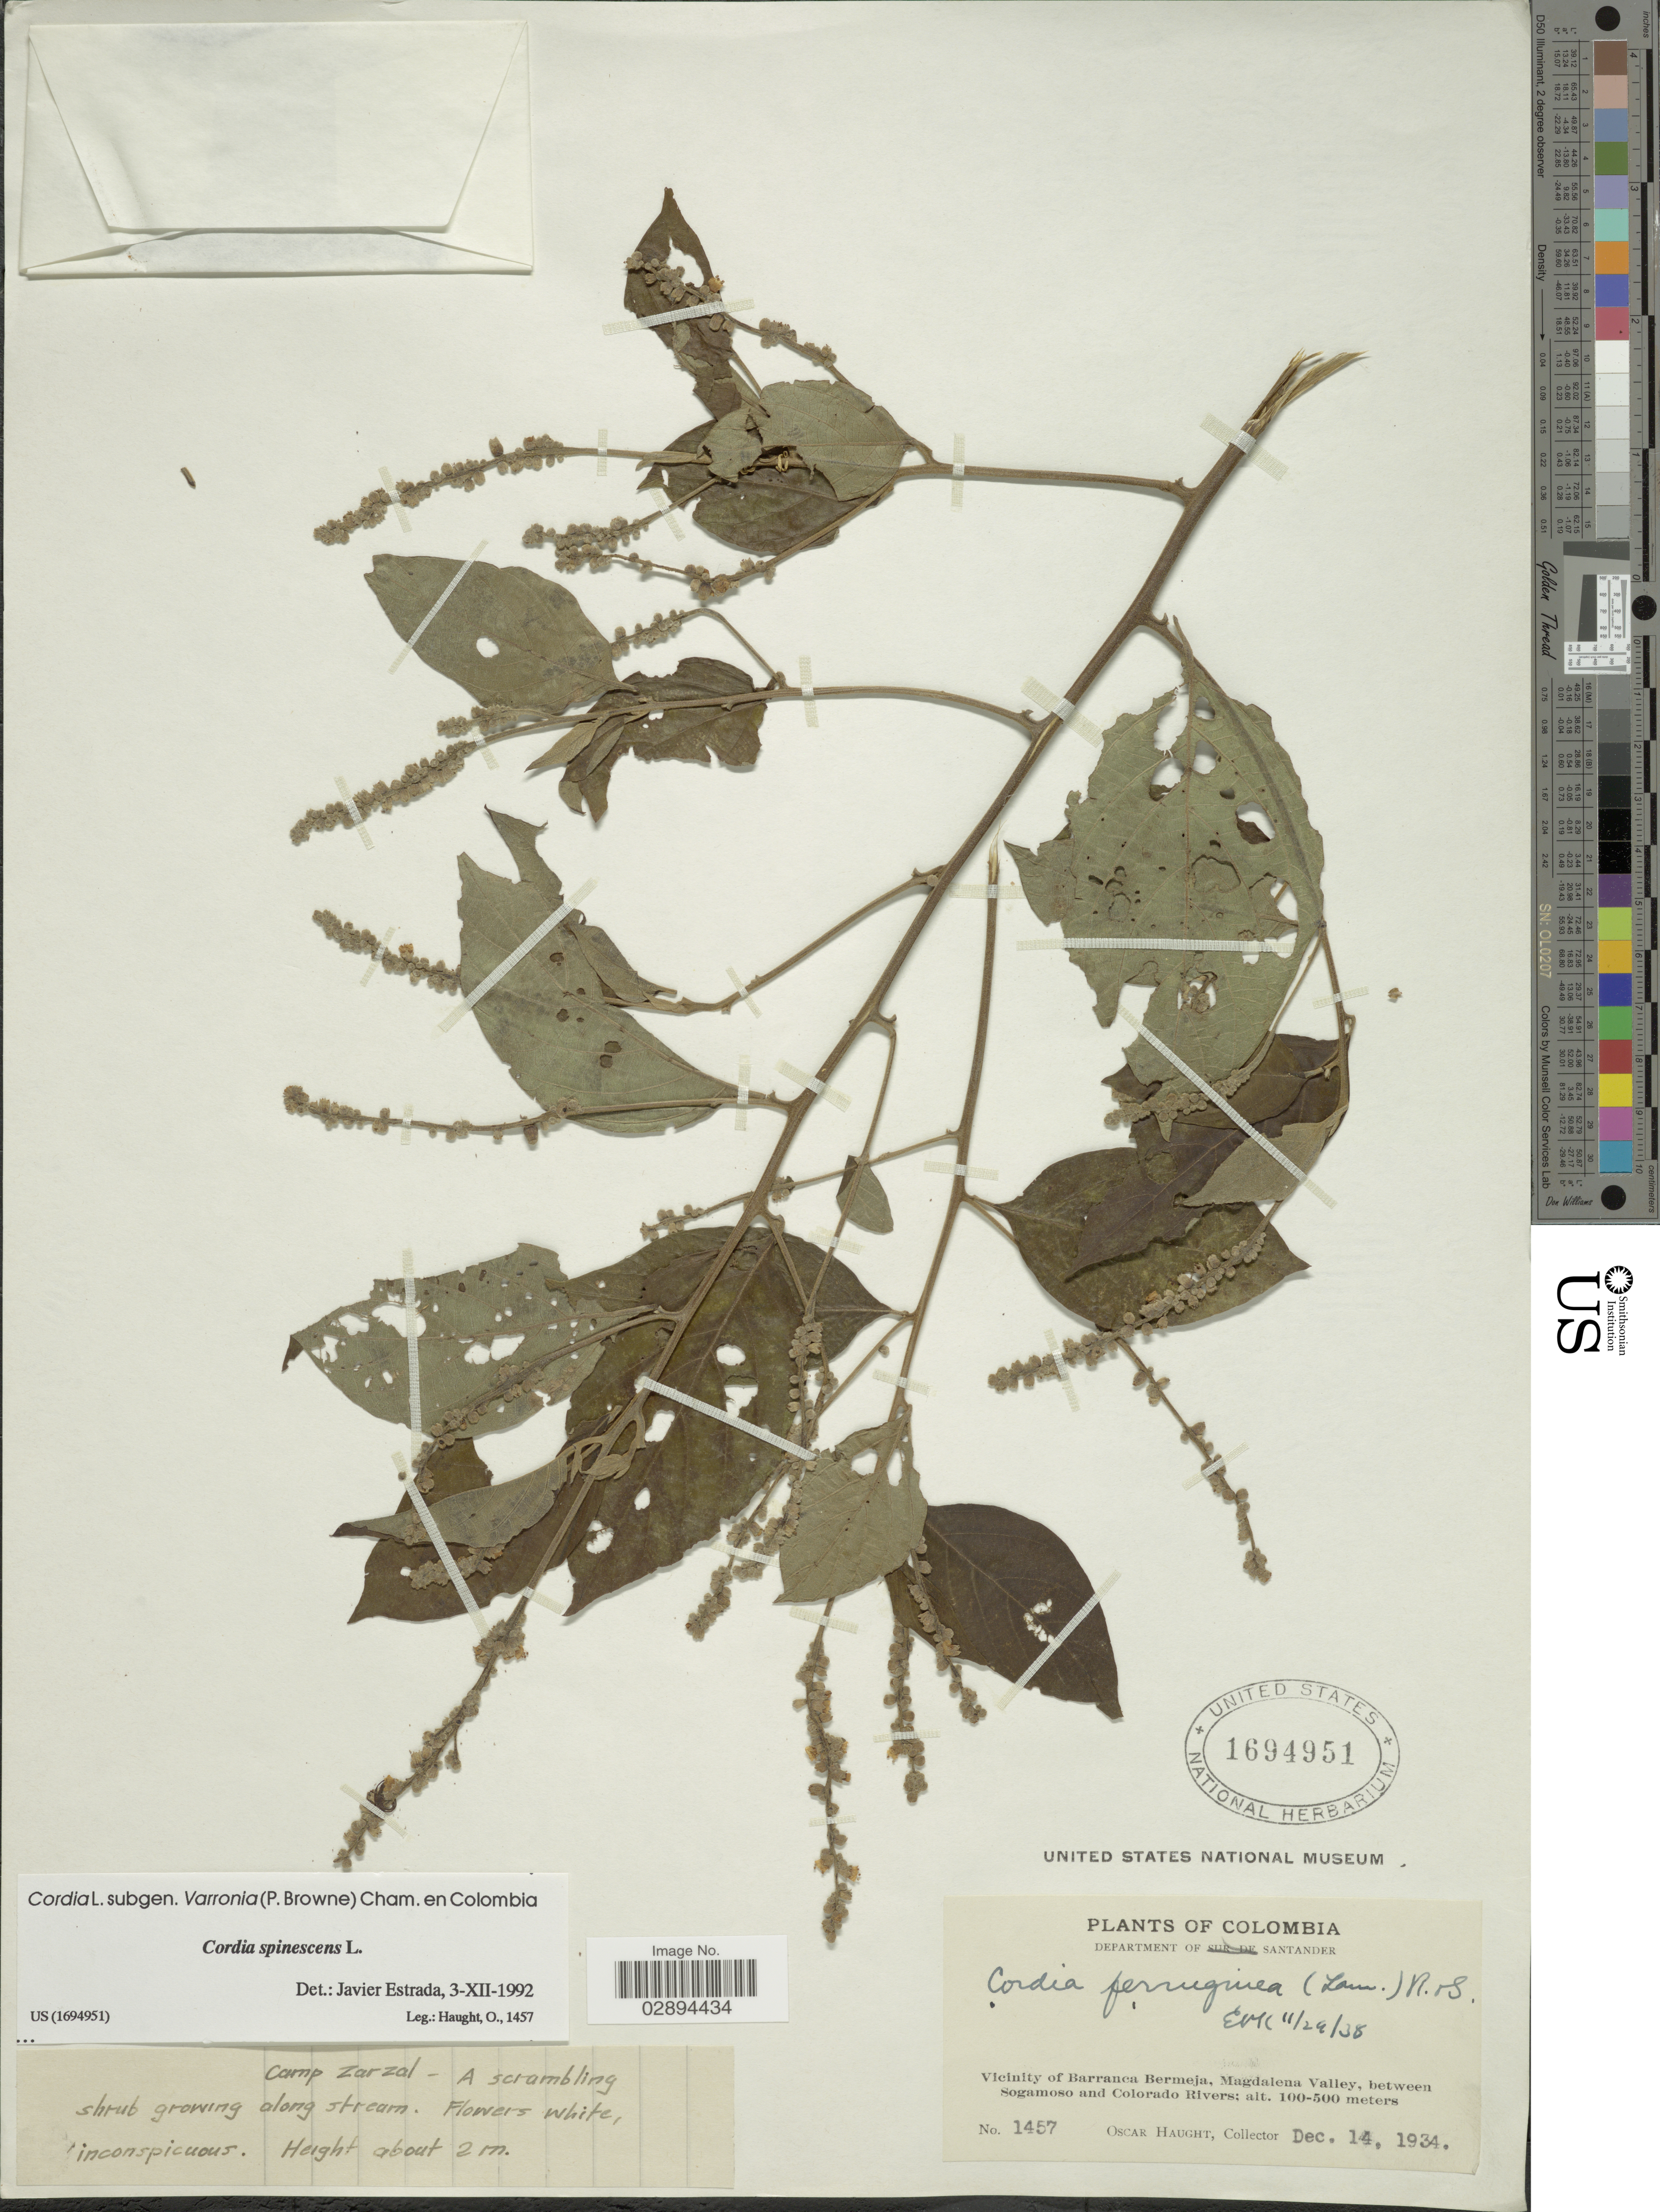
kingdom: Plantae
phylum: Tracheophyta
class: Magnoliopsida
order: Boraginales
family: Cordiaceae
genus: Varronia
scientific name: Varronia spinescens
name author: (L.) Borhidi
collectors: O. Haught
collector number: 1457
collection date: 1934-12-14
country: Colombia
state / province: Santander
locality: Department of Santander, Vicinity of Barranca Bermeja, Magdalena Valley, between Sogamoso and Colorado Rivers, Camp Zarzal.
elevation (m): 100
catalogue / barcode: US 1694951